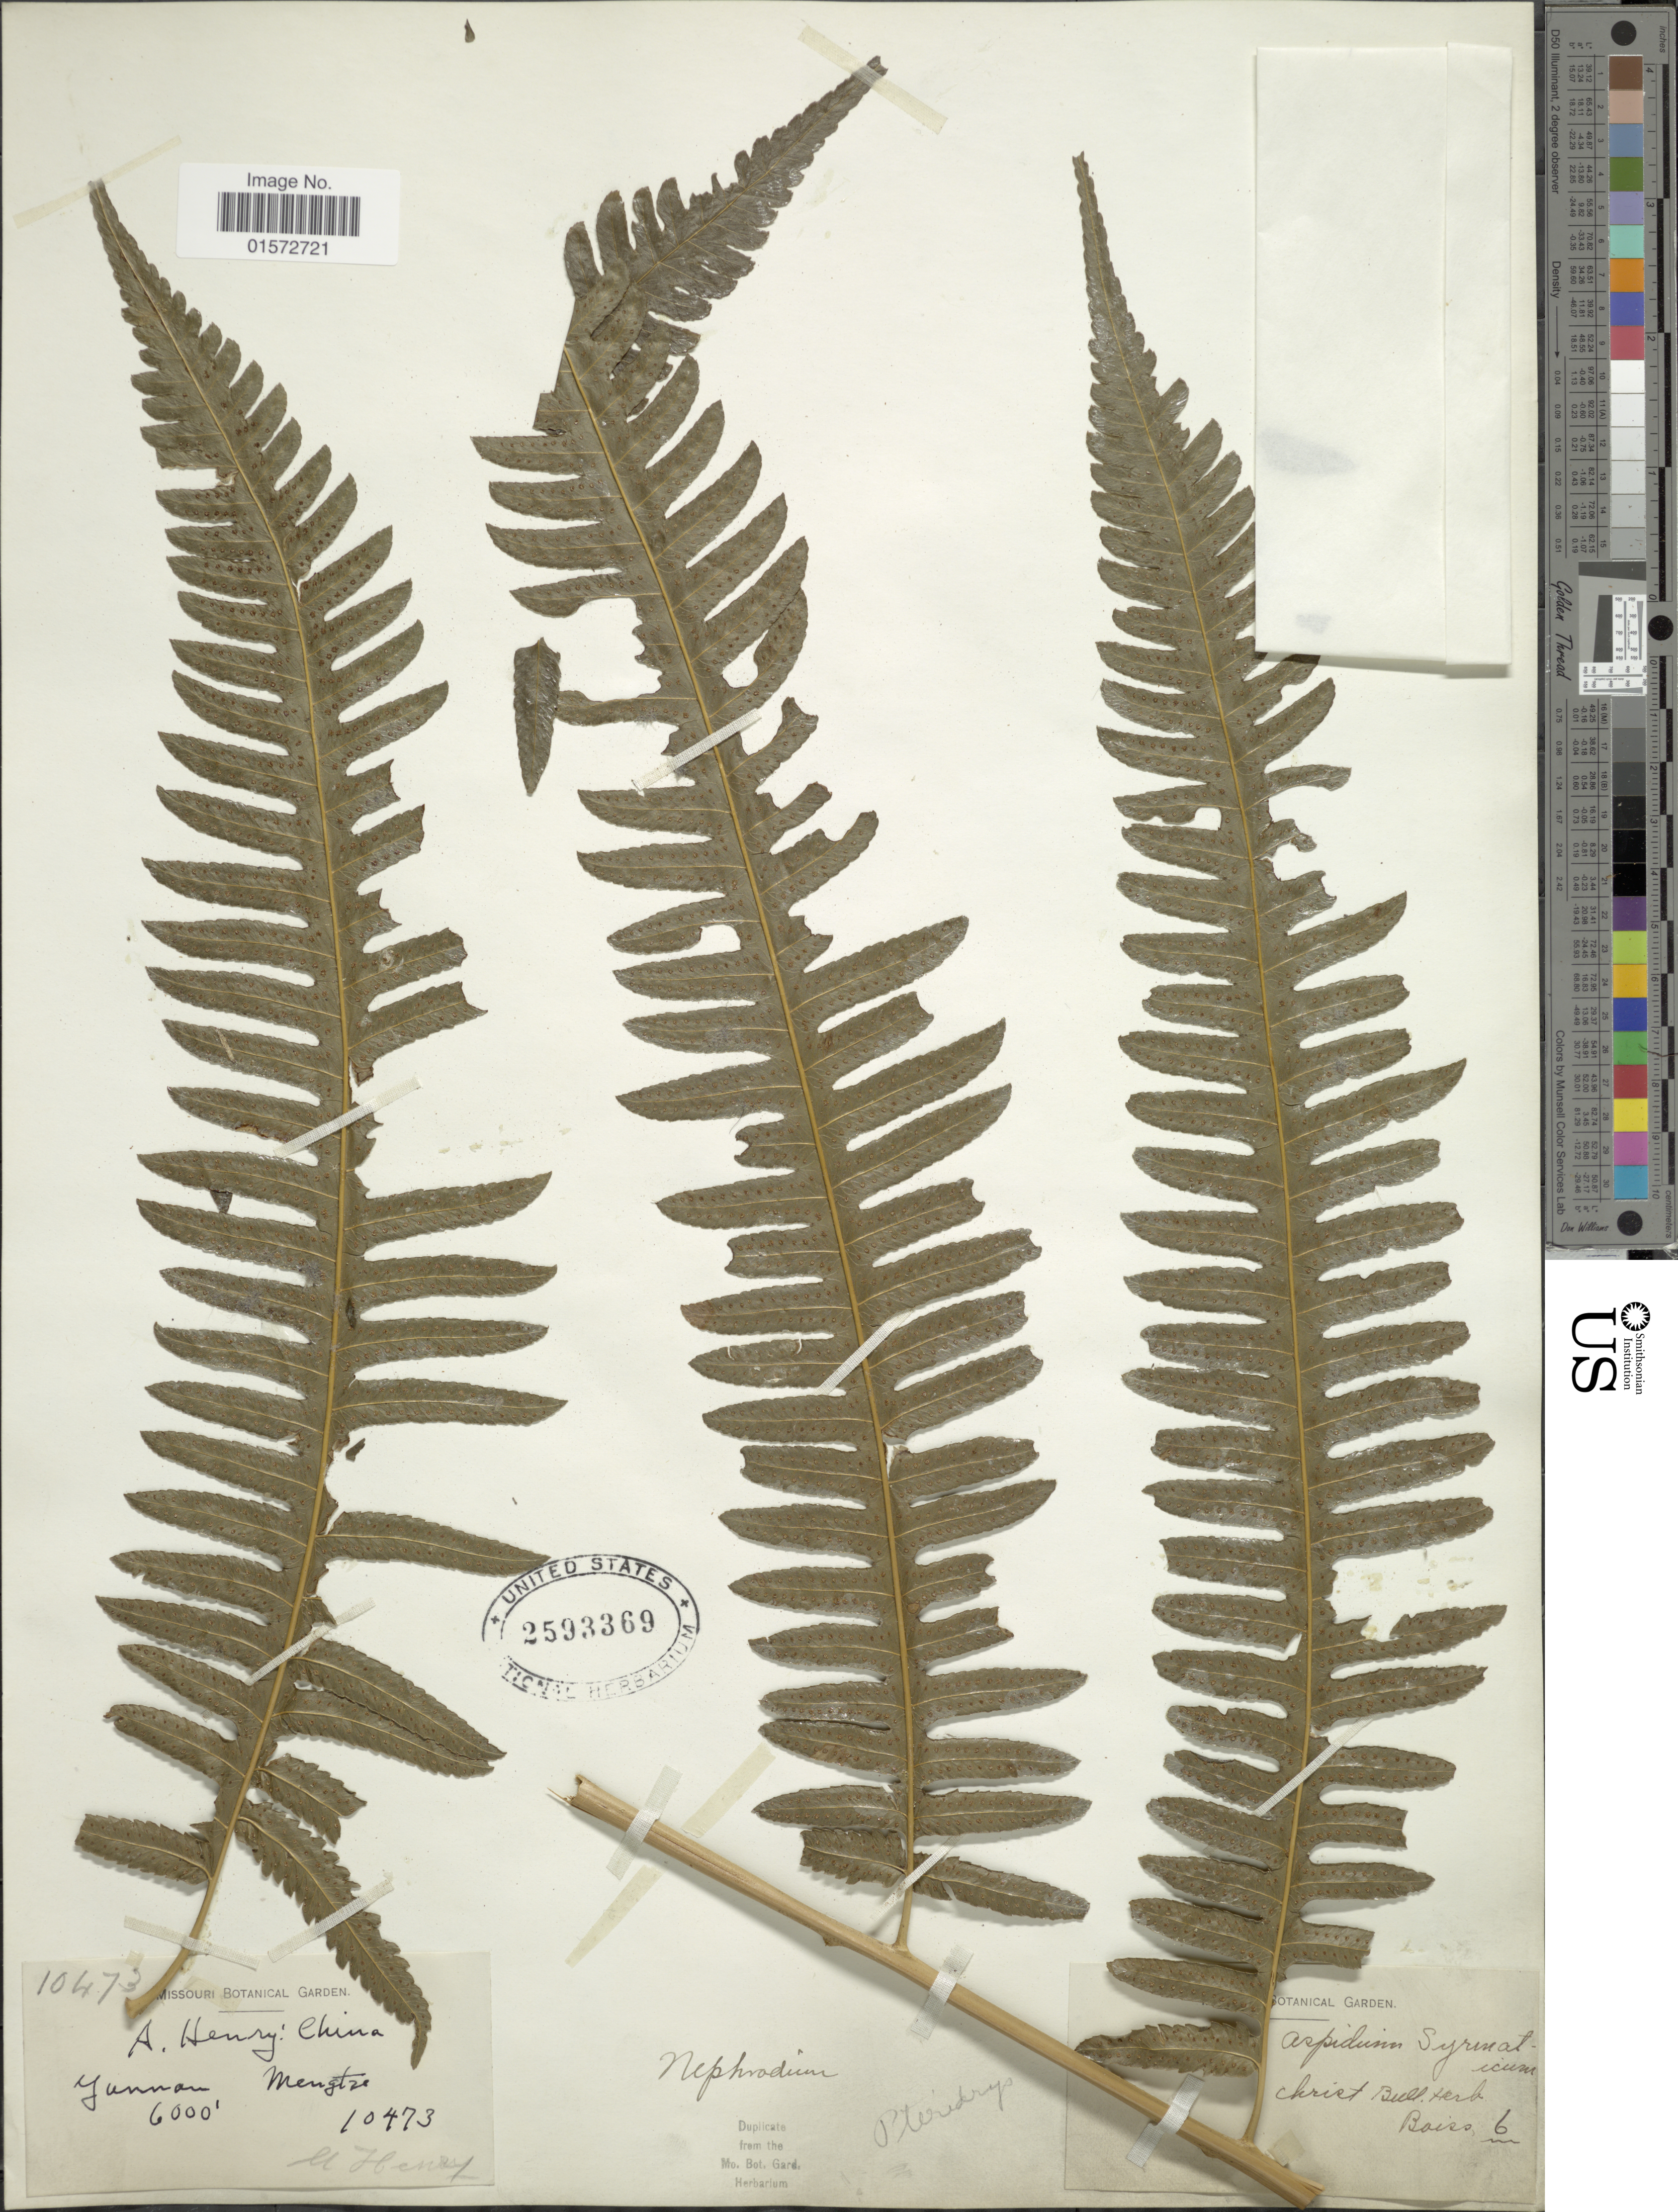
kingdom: Plantae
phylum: Tracheophyta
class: Polypodiopsida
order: Polypodiales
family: Tectariaceae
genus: Pteridrys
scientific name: Pteridrys cnemidaria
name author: (Christ) C. Chr. & Ching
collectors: A. Henry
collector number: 10473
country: China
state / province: Yunnan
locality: Mengtze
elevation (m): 1829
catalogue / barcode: US 2593369